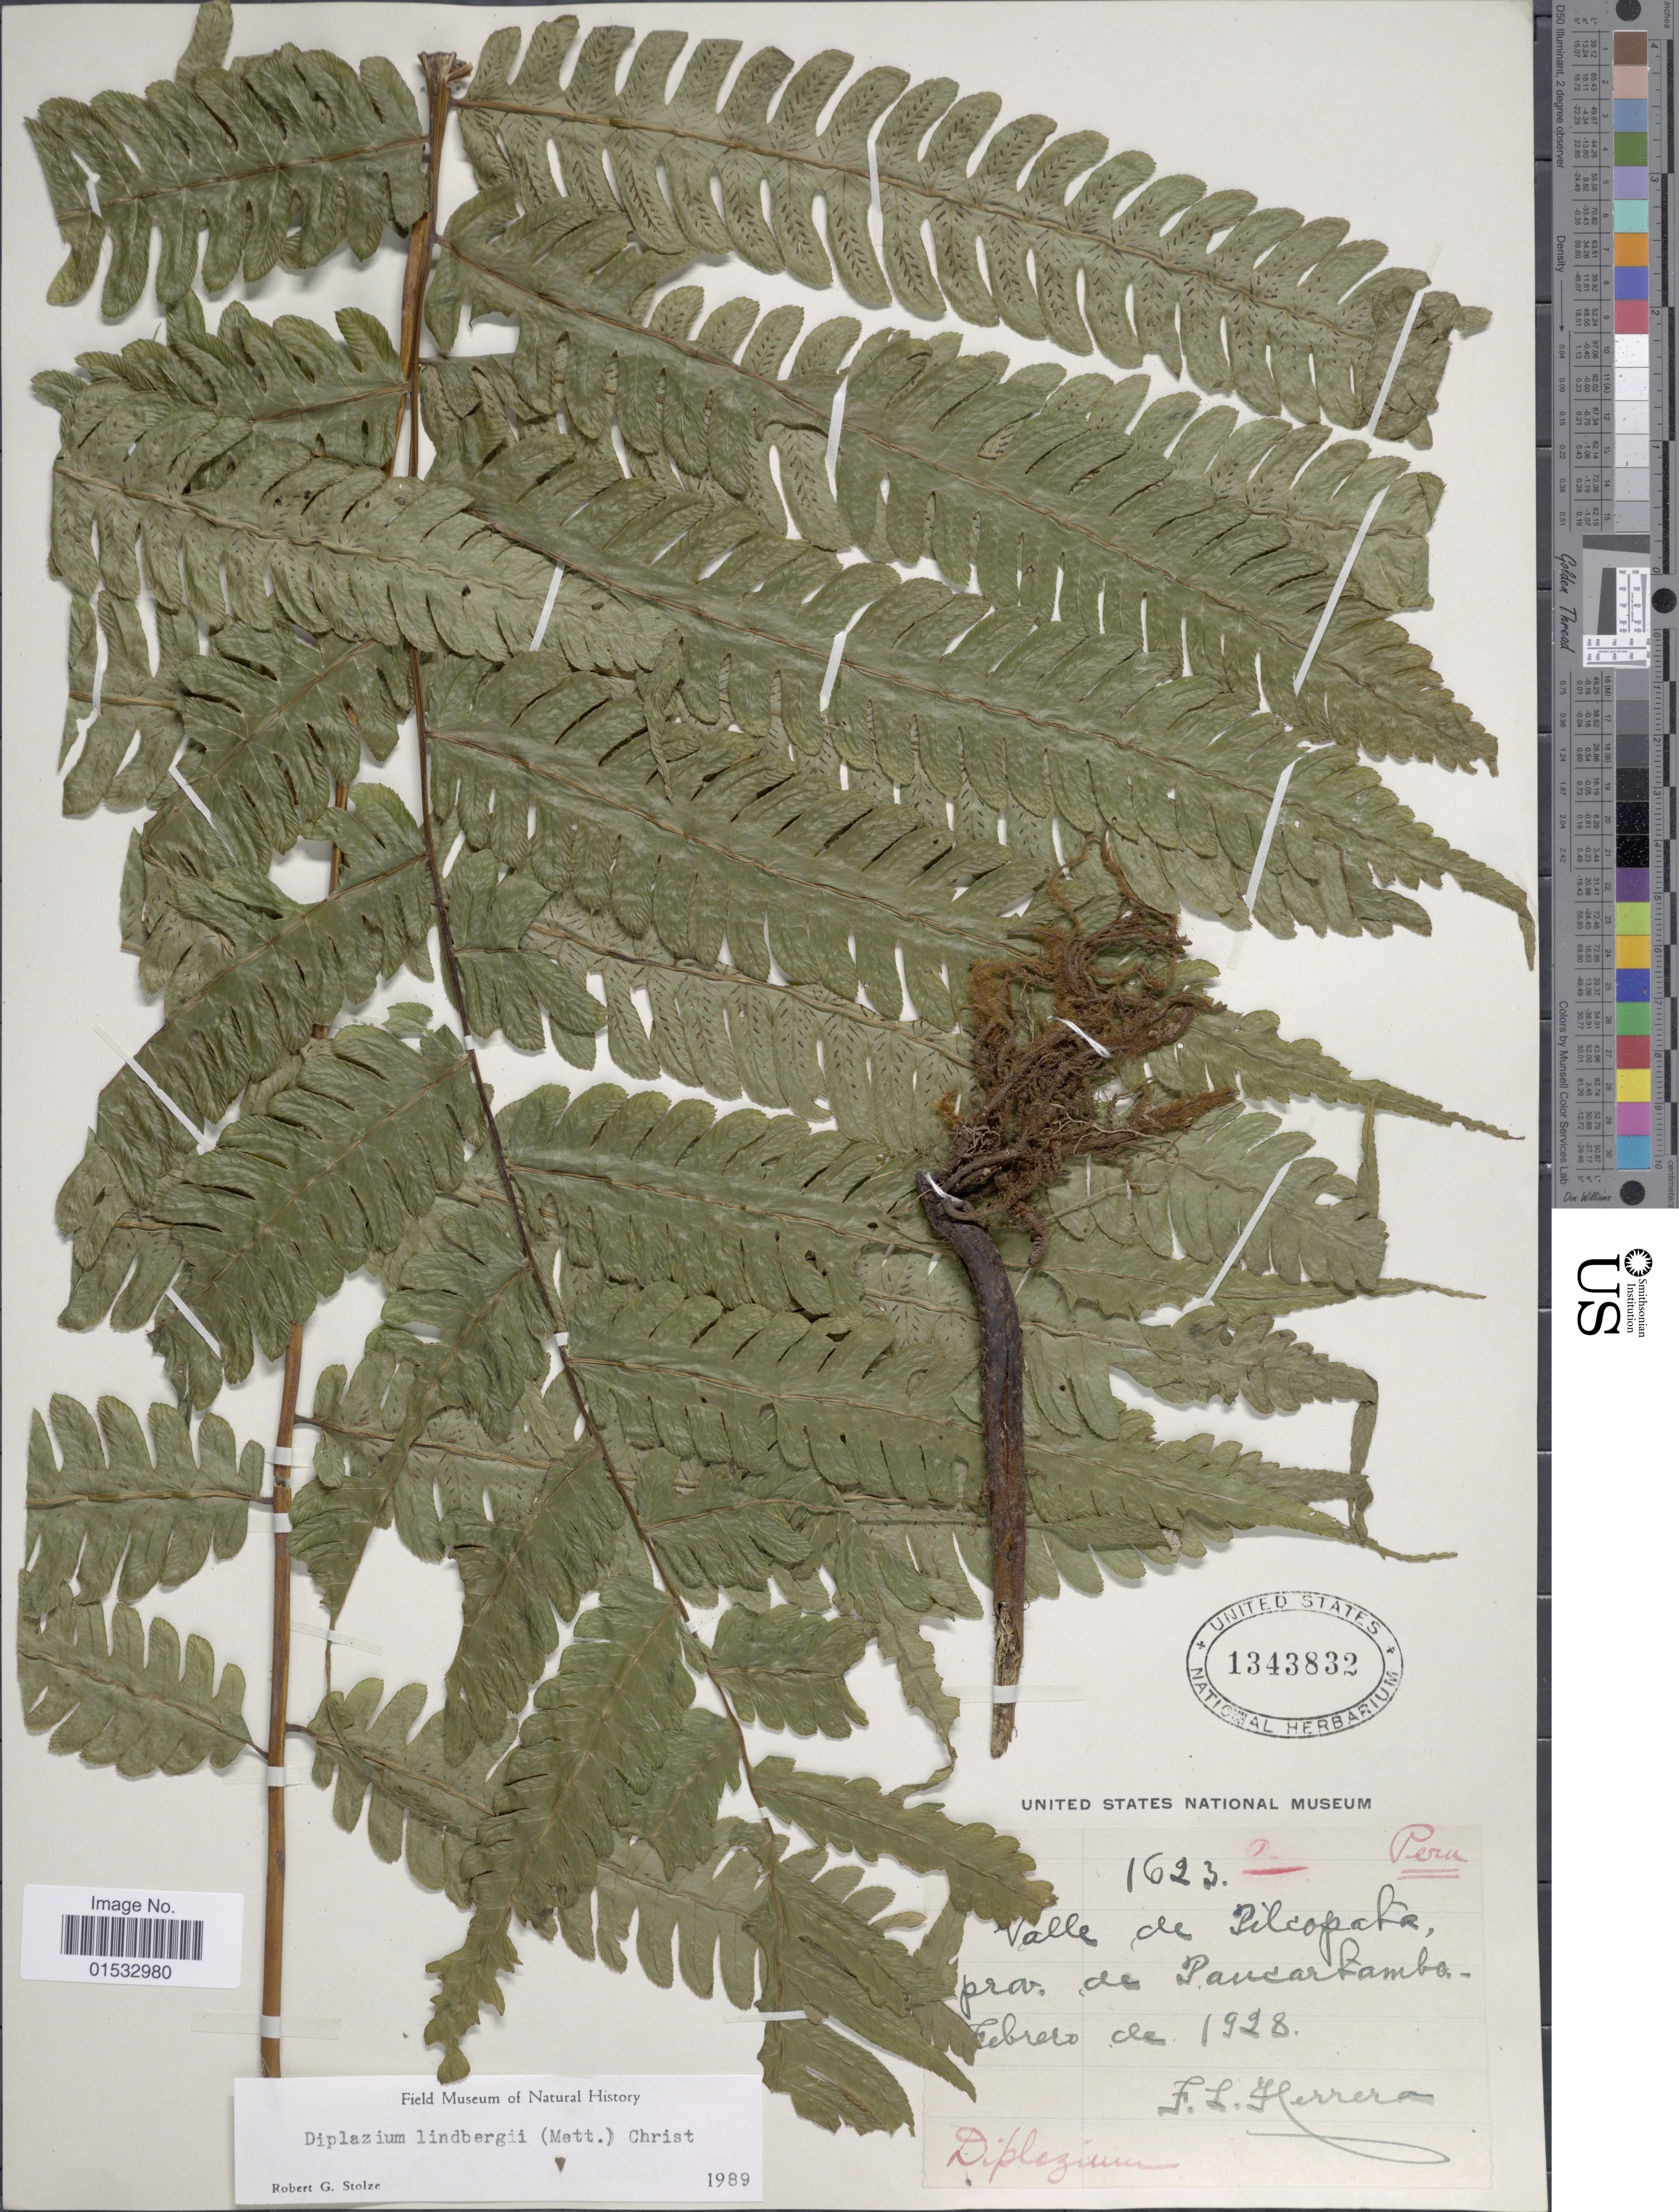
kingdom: Plantae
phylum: Tracheophyta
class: Polypodiopsida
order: Polypodiales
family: Athyriaceae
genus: Diplazium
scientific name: Diplazium lindbergii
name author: (Mett.) Christ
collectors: F. L. Herrera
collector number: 1623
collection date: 1928-02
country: Peru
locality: Valle de Pilcopatá, prov. de Paucartambo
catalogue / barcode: US 1343832